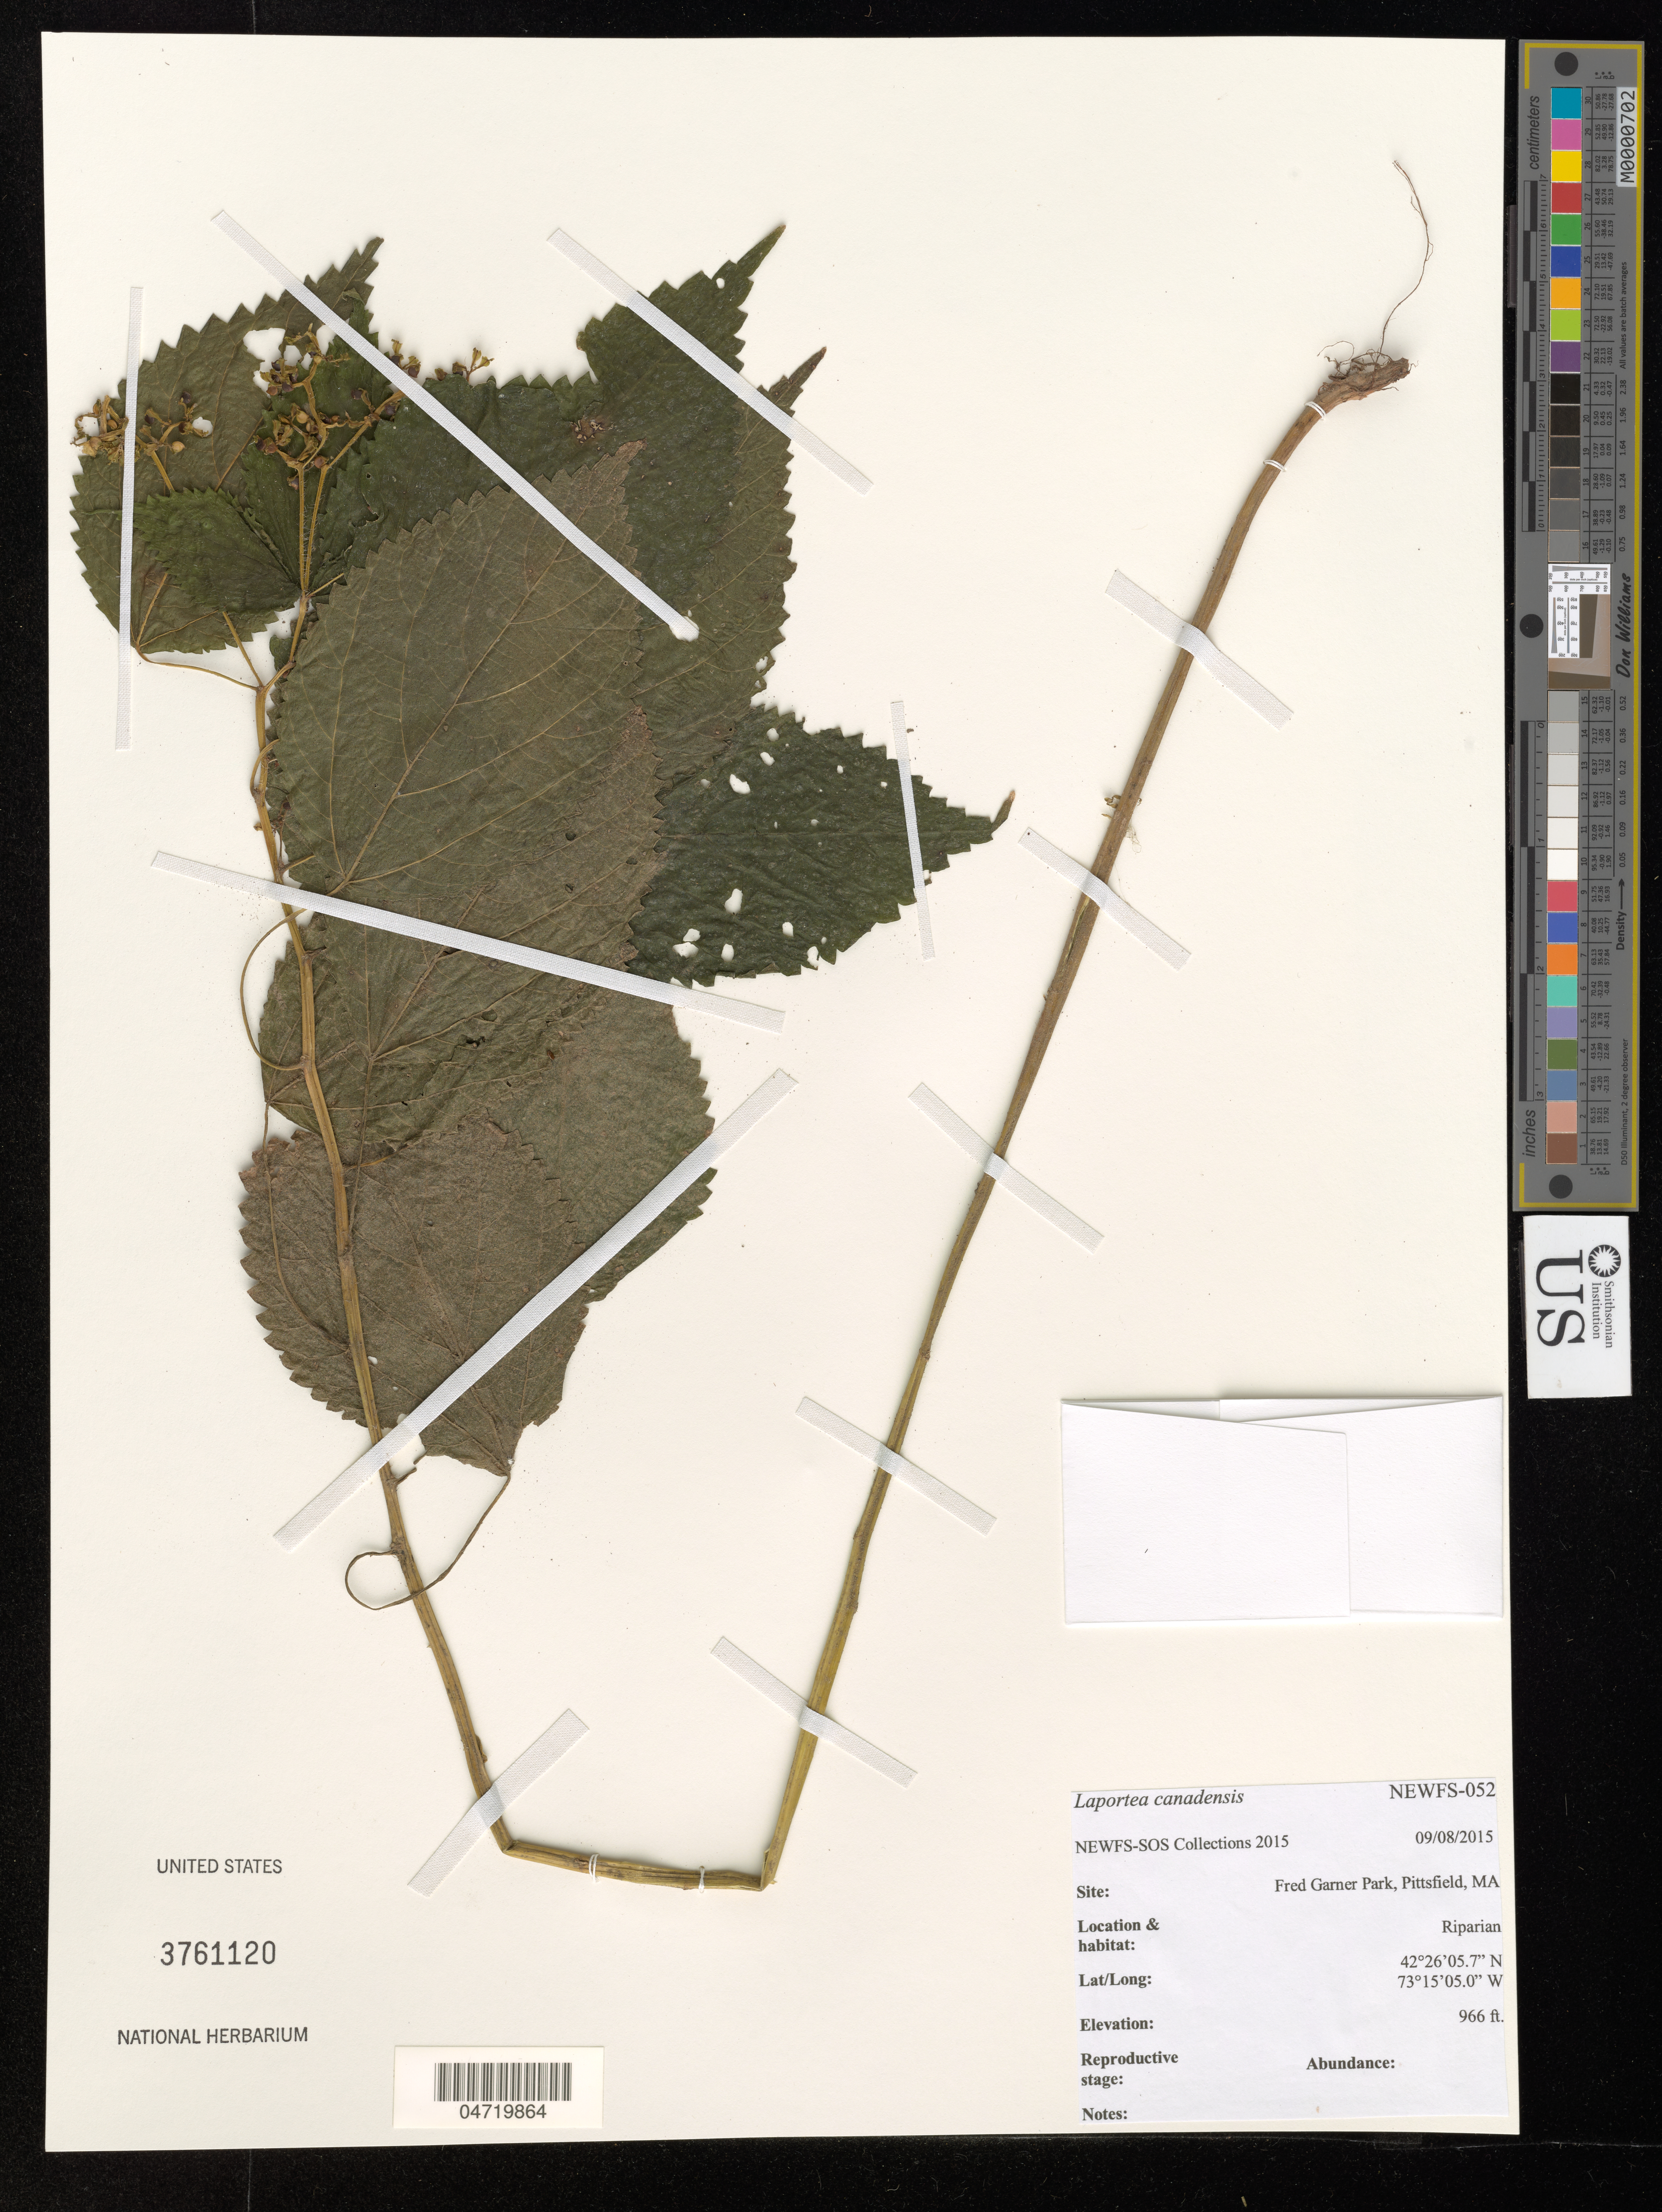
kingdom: Plantae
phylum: Tracheophyta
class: Magnoliopsida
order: Rosales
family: Urticaceae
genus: Laportea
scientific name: Laportea canadensis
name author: (L.) Wedd.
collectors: NEWFS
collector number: NEWFS-052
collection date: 2015-09-08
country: United States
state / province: Massachusetts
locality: Fred Garner Park, Pittsfield.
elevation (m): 294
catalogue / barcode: US 3761120